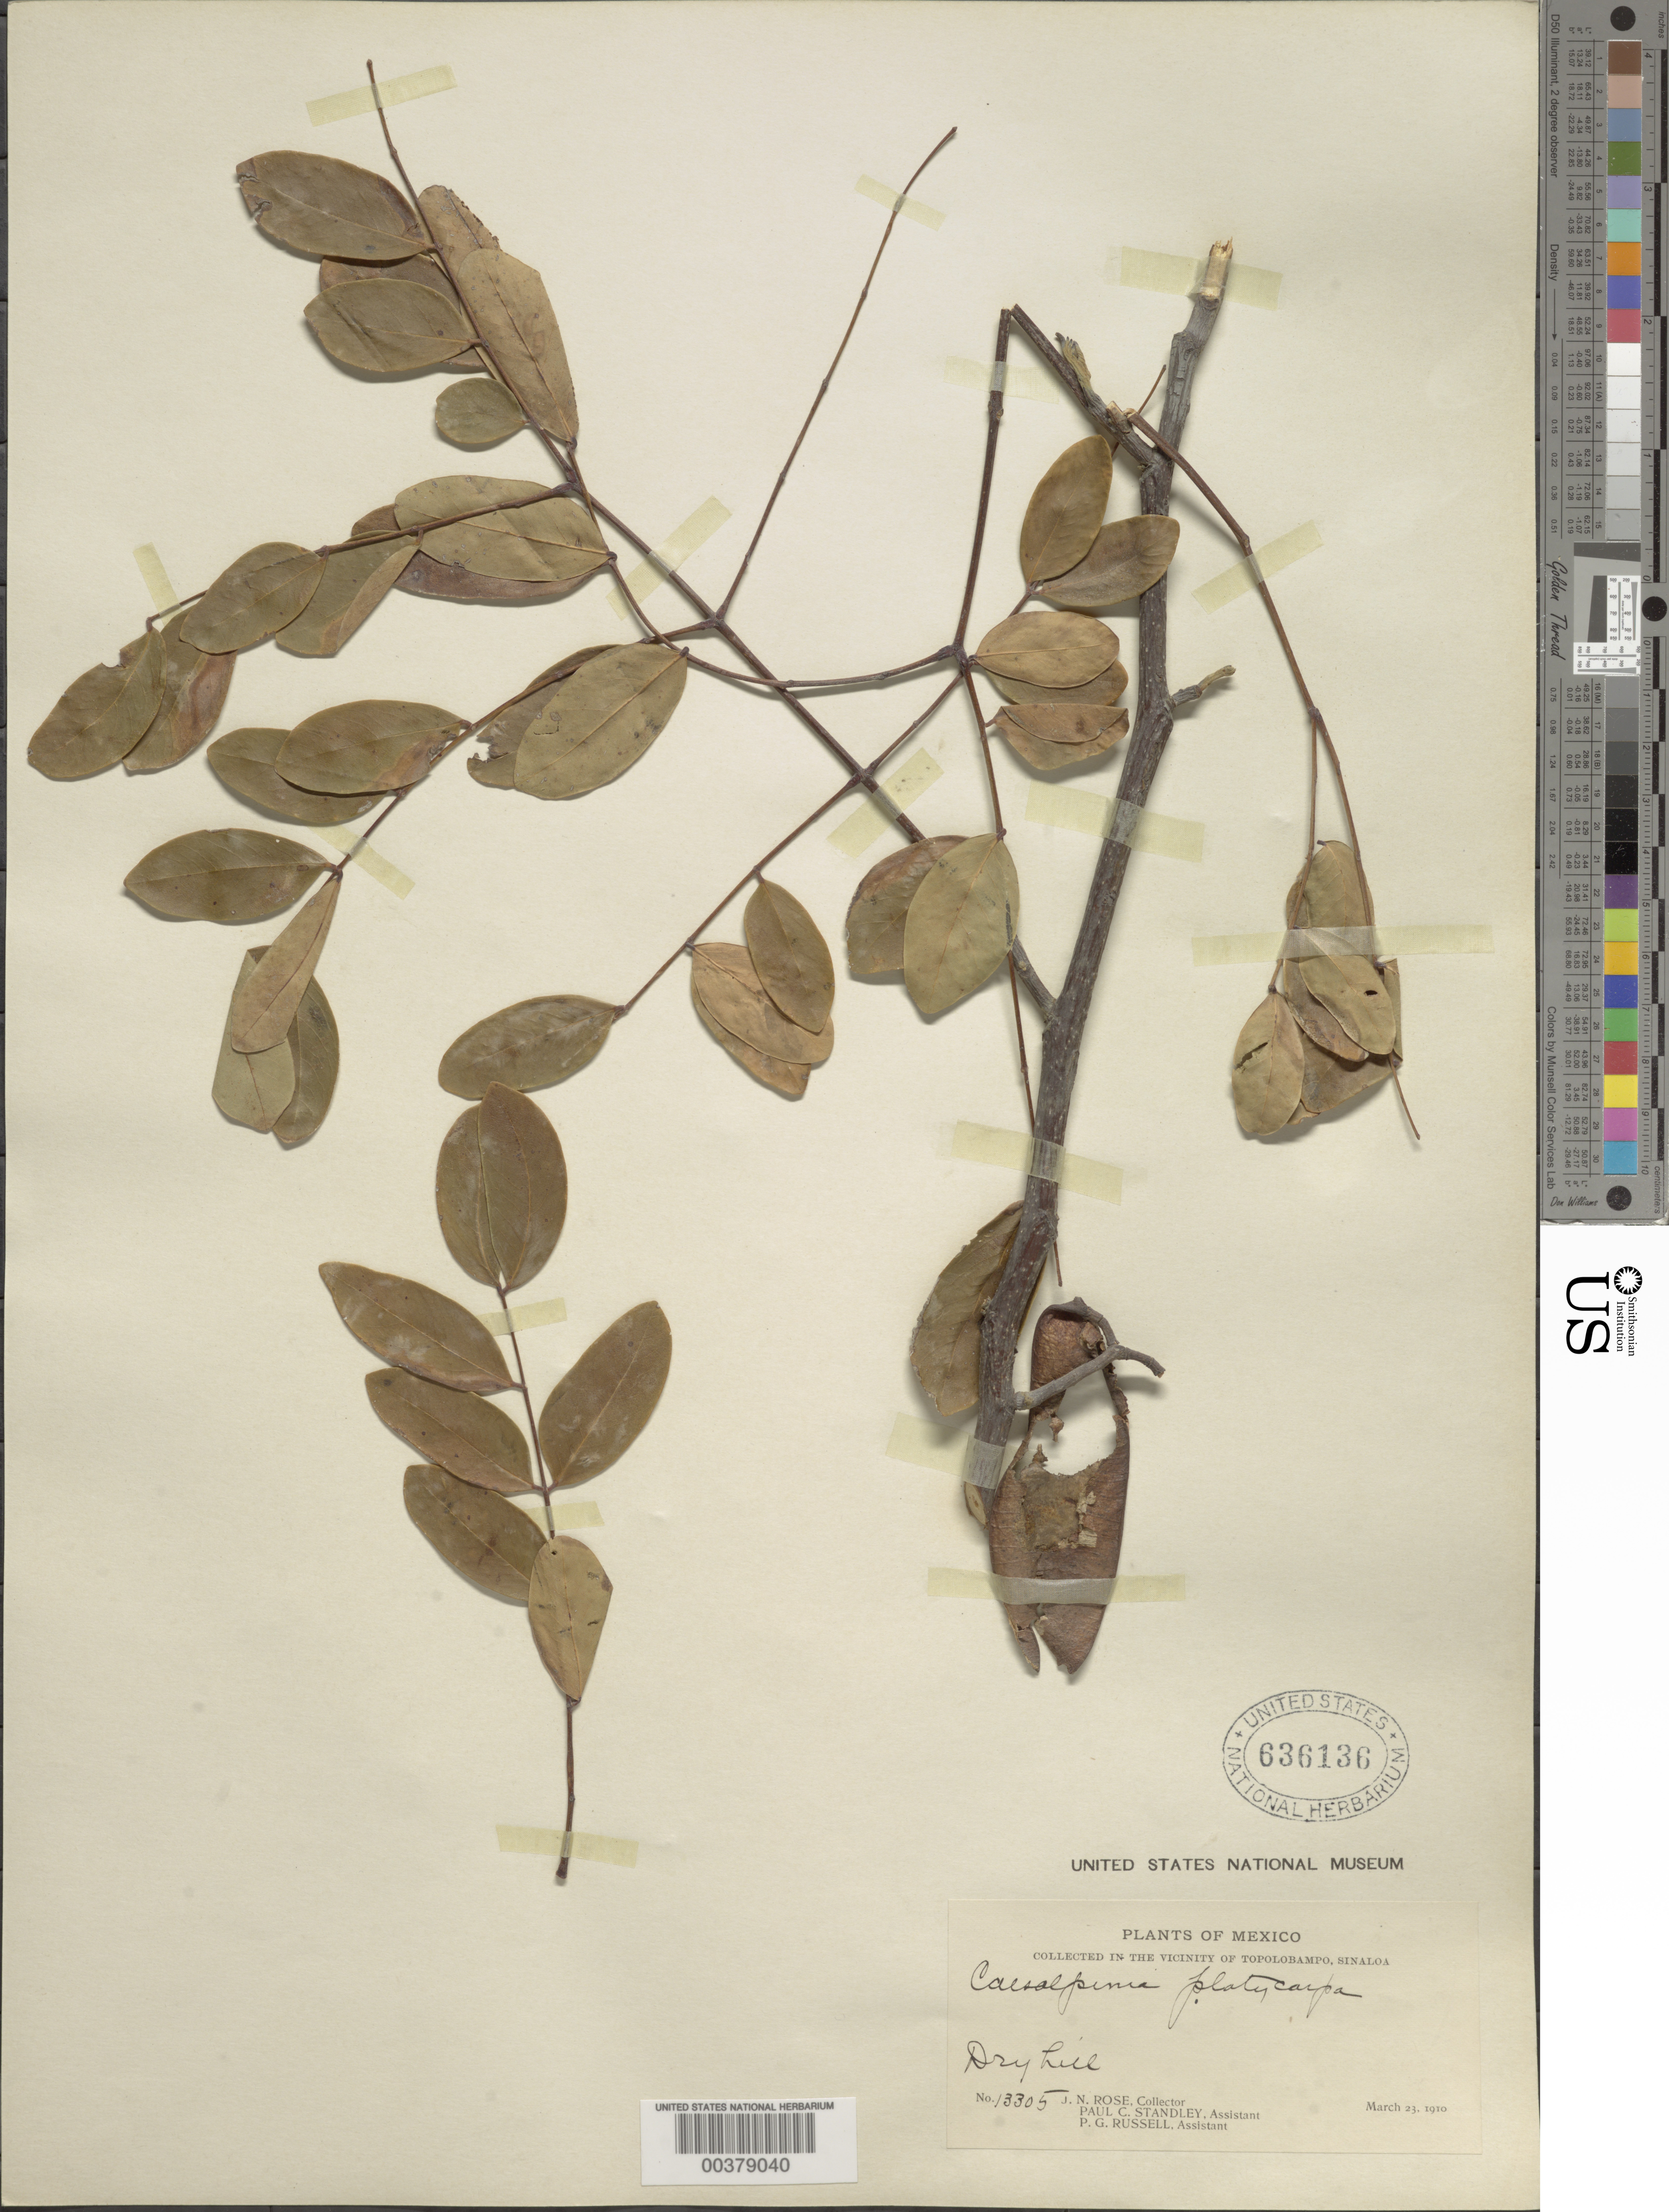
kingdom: Plantae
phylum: Tracheophyta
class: Magnoliopsida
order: Fabales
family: Fabaceae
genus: Coulteria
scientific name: Coulteria platyloba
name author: (S. Watson) N. Zamora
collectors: J. N. Rose, P. C. Standley & P. G. Russell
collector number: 13305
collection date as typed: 23 Mar 1910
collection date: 1910-03-23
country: Mexico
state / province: Sinaloa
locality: Vicinity of topolobampo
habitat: Dry hill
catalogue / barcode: US 636136